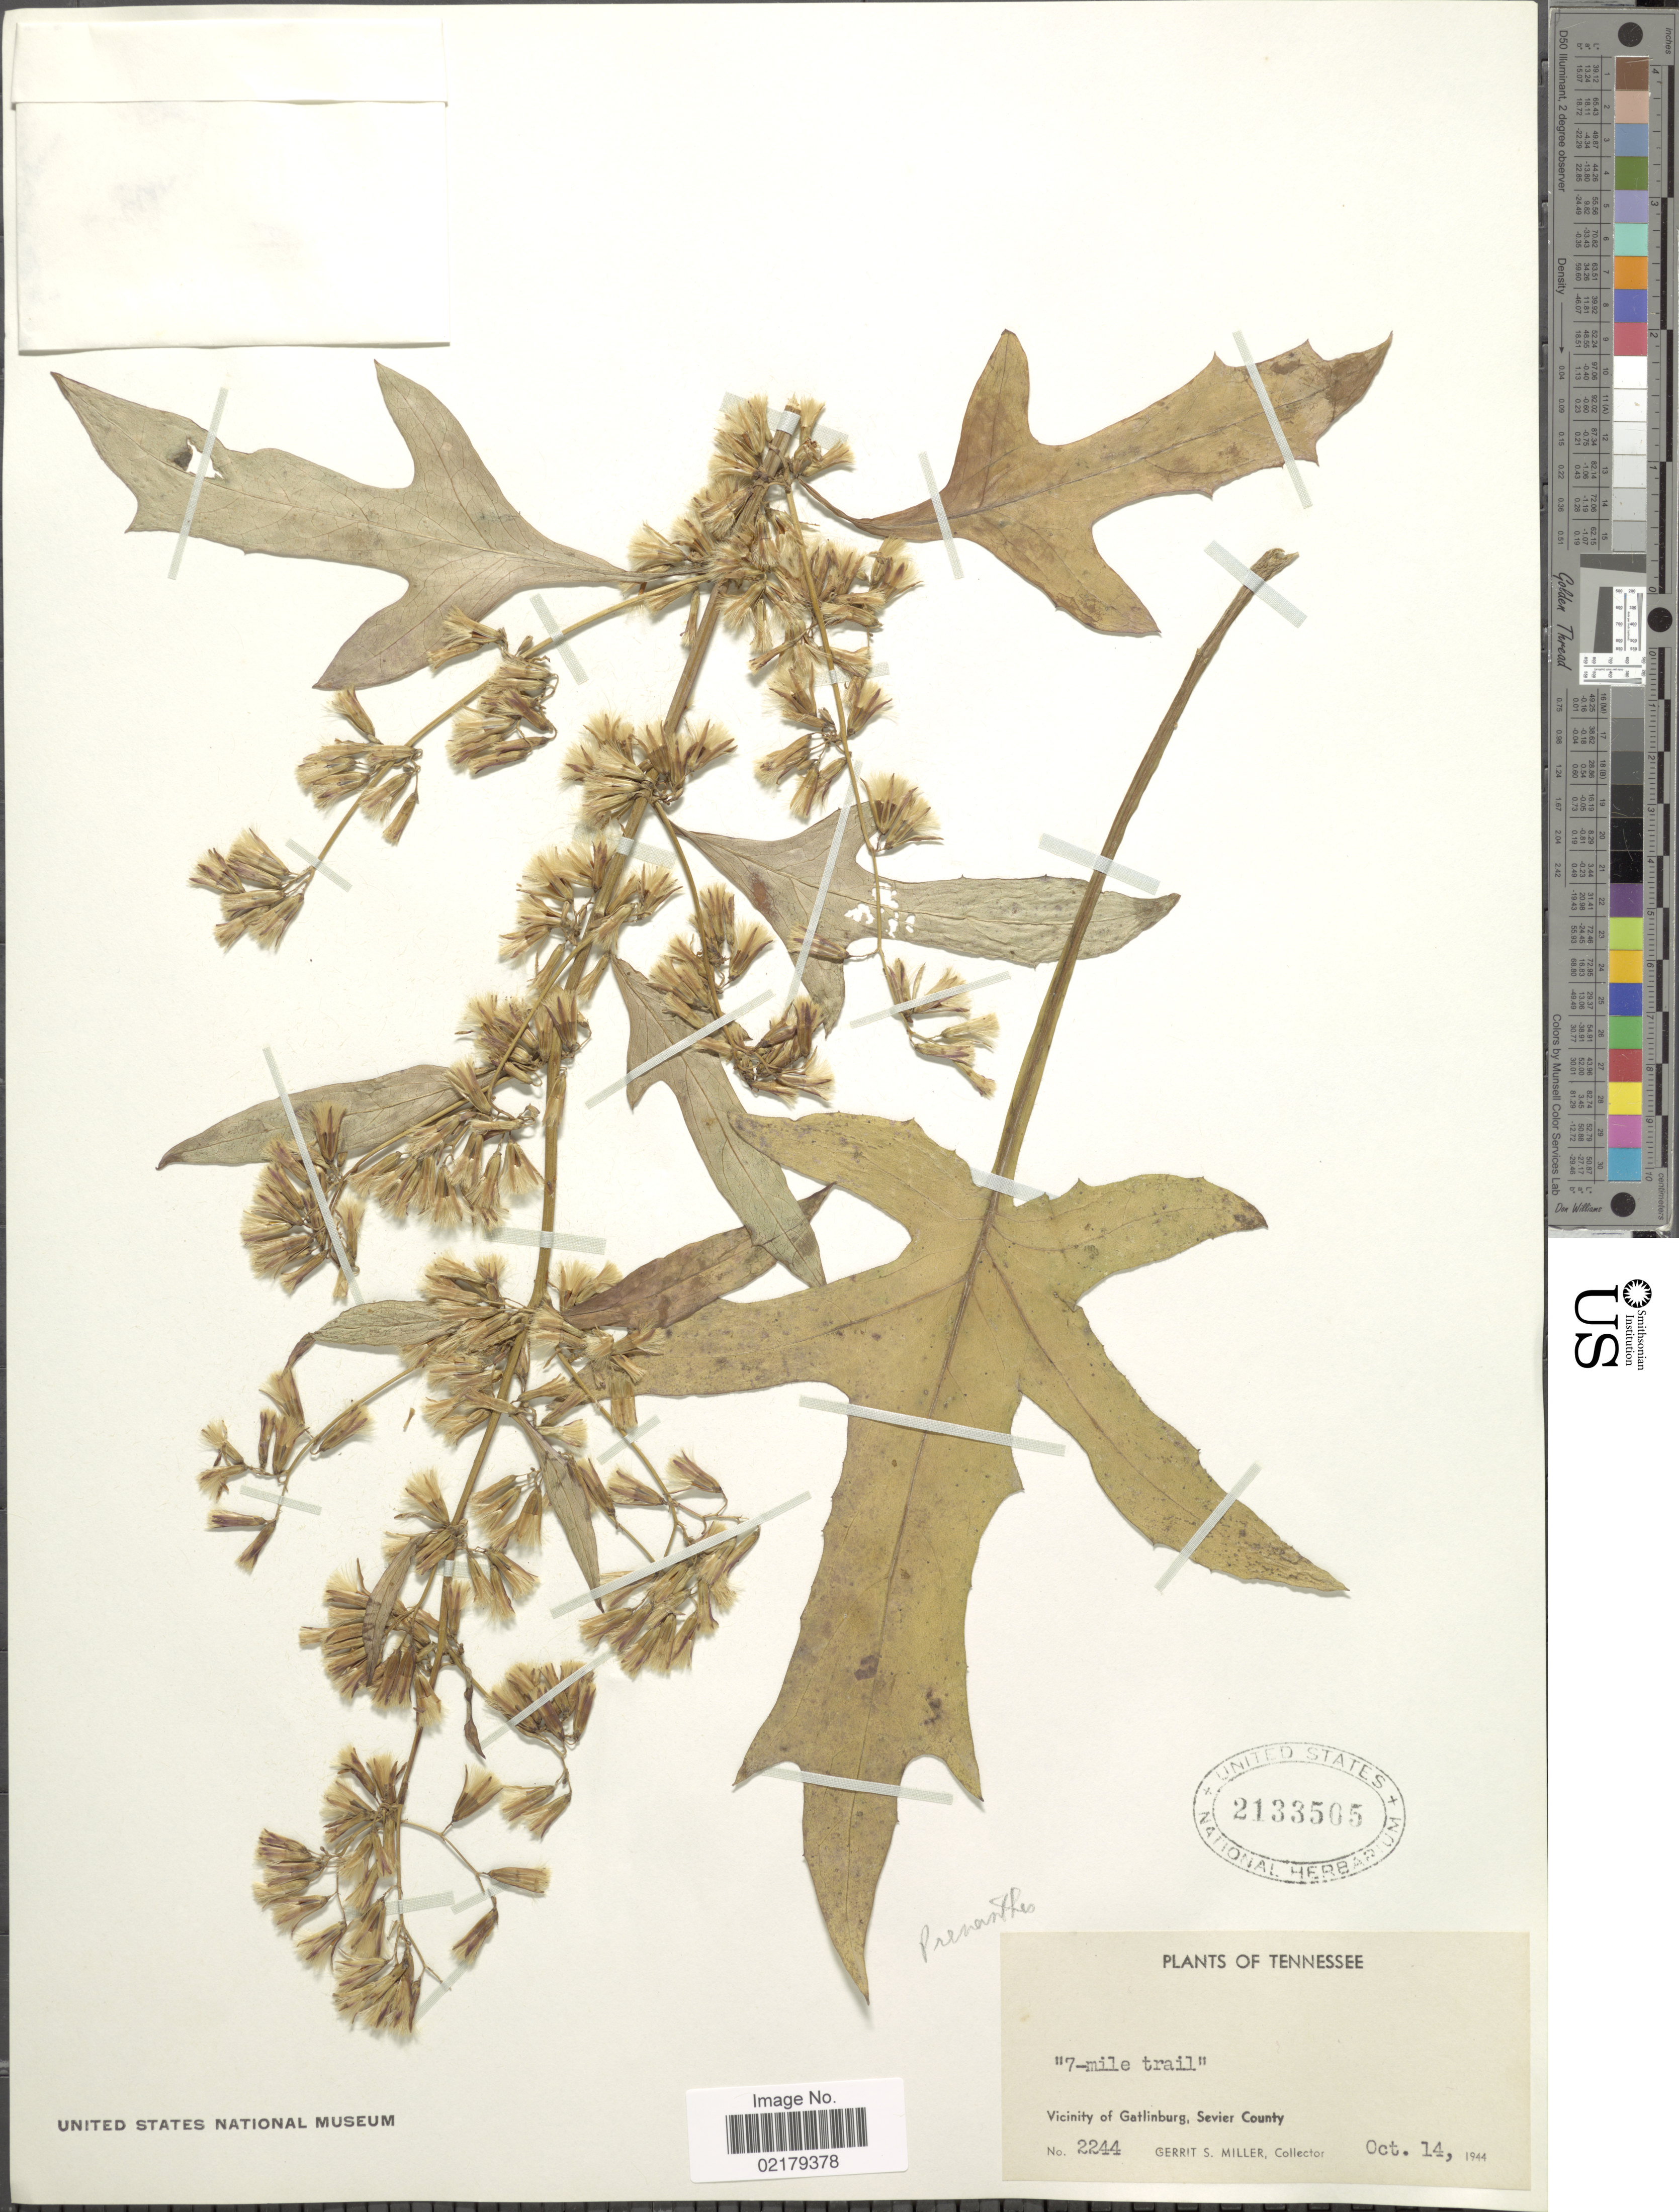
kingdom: Plantae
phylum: Tracheophyta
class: Magnoliopsida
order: Asterales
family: Asteraceae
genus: Prenanthes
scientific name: Prenanthes sp.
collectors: G. S. Miller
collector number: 2244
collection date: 1944-10-14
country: United States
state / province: Tennessee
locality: '7- mile trail' Vicinity of Gatlinburg, Sevier County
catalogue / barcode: US 2133505